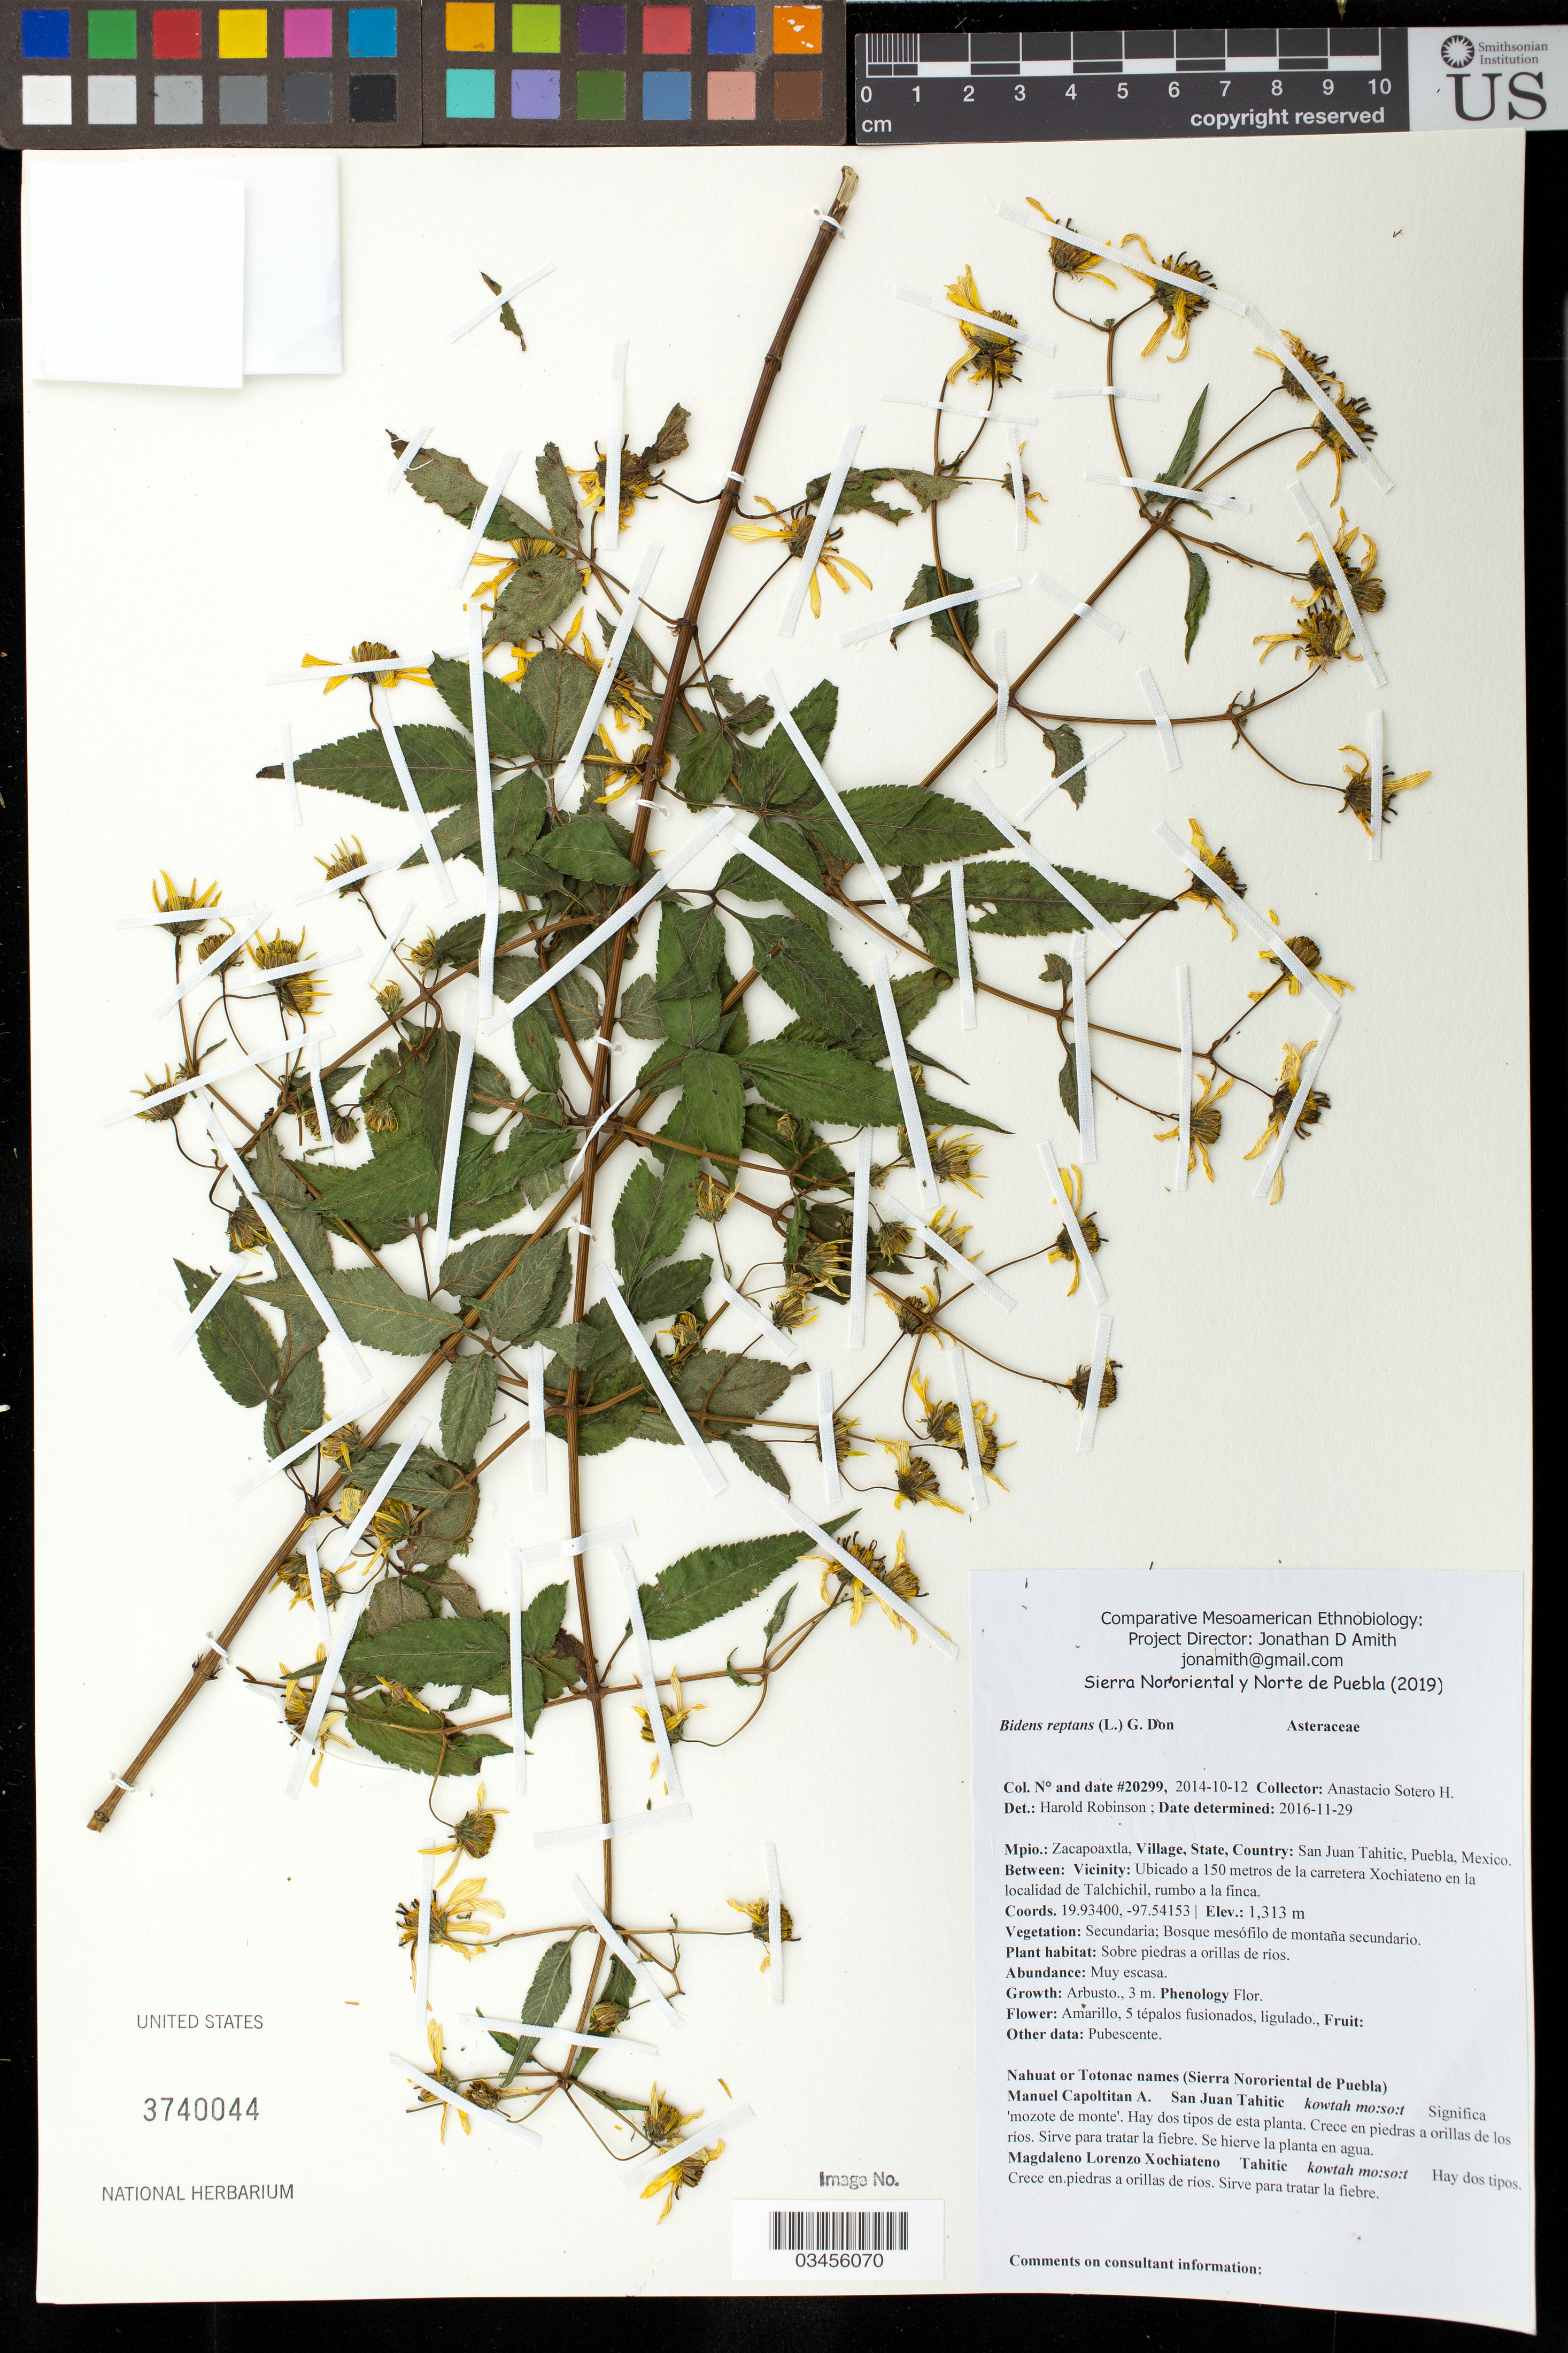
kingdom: Plantae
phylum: Tracheophyta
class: Magnoliopsida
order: Asterales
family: Asteraceae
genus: Bidens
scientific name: Bidens reptans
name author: (L.) G. Don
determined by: Robinson, Harold E., (US)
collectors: Canek Ledesma C. & A. Sotero H.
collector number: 20299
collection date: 2014-10-12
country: México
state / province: Puebla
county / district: Zacapoaxtla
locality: PUEBLO: San Juan Tahitic; LOCALIDAD EXACTA: Ubicado a 150 metros de la carretera Xochiateno en la localidad de Talchichil, rumbo a la finca.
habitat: Bosque mesófilo de montaña secundario; sobre piedras a orillas de ríos.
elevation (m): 1313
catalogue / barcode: US 3740044